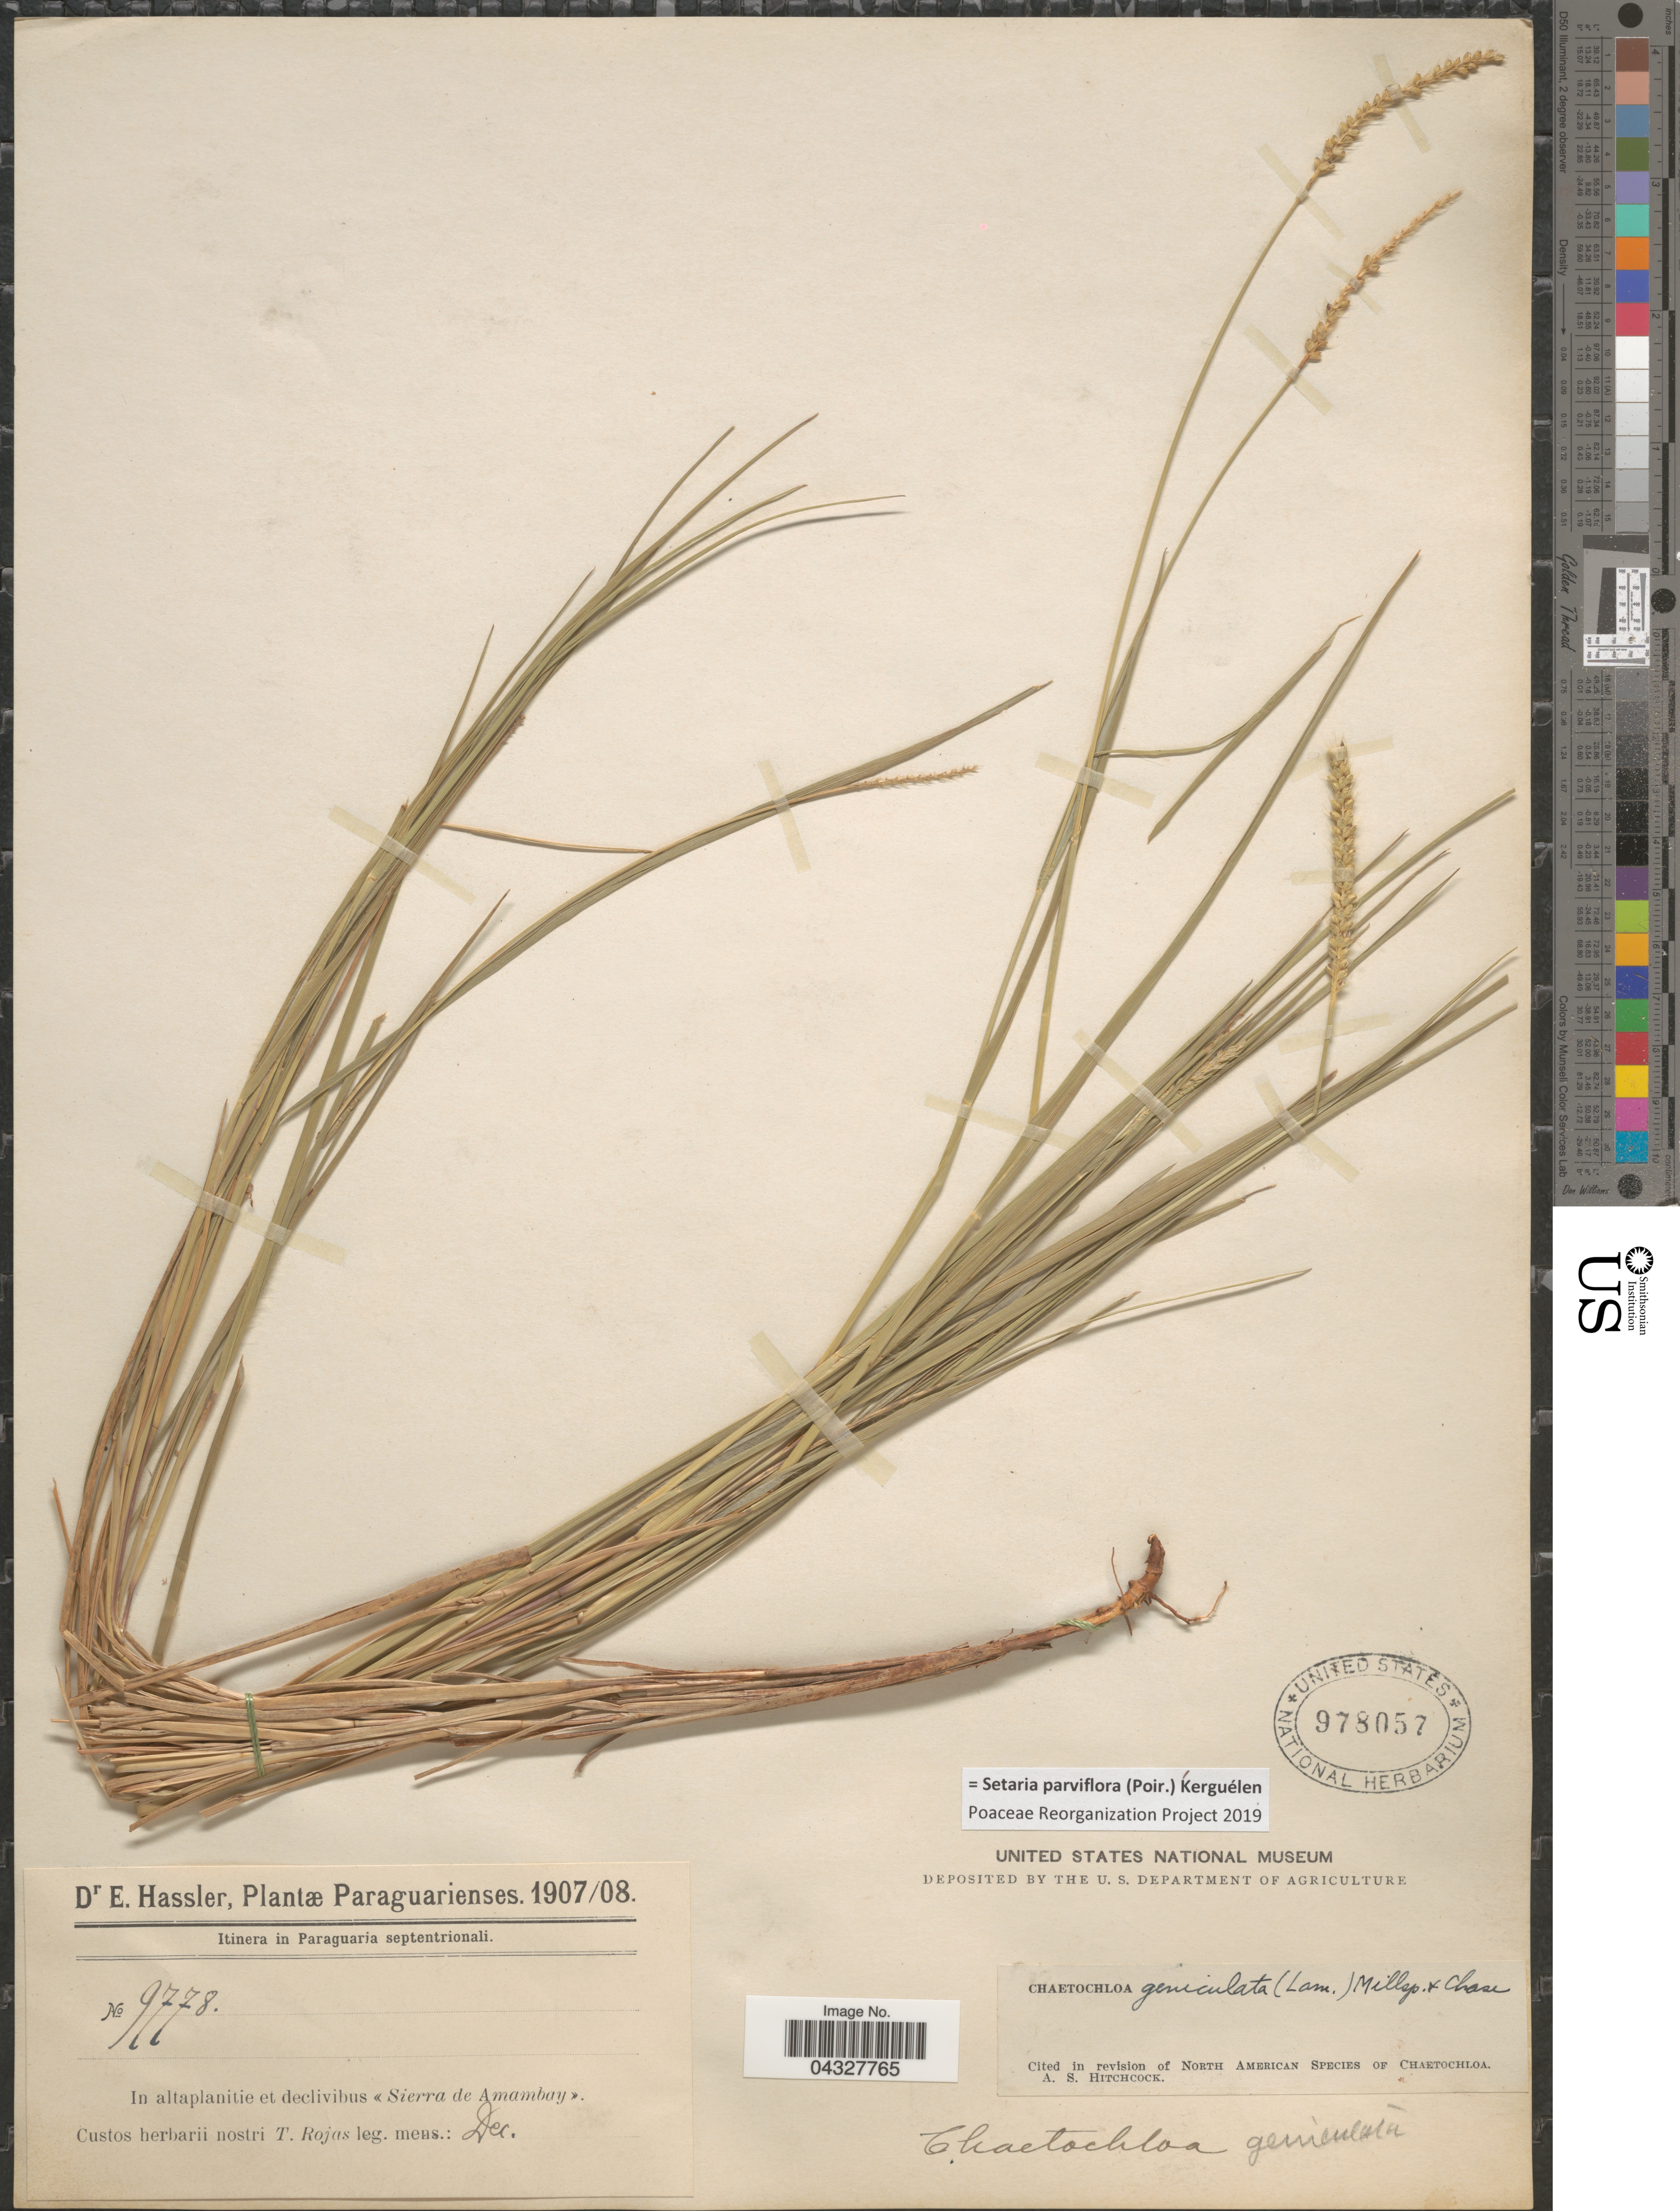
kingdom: Plantae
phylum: Tracheophyta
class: Liliopsida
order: Poales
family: Poaceae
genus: Setaria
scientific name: Setaria parviflora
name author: (Poir.) Kerguélen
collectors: T. Rojas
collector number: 9778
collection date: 1907-12/1908-12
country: Paraguay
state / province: Amambay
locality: Intinera in Paraguaria septentrionali. In altaplanitie et declivibus "Sierra de Amambay".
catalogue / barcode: US 978057